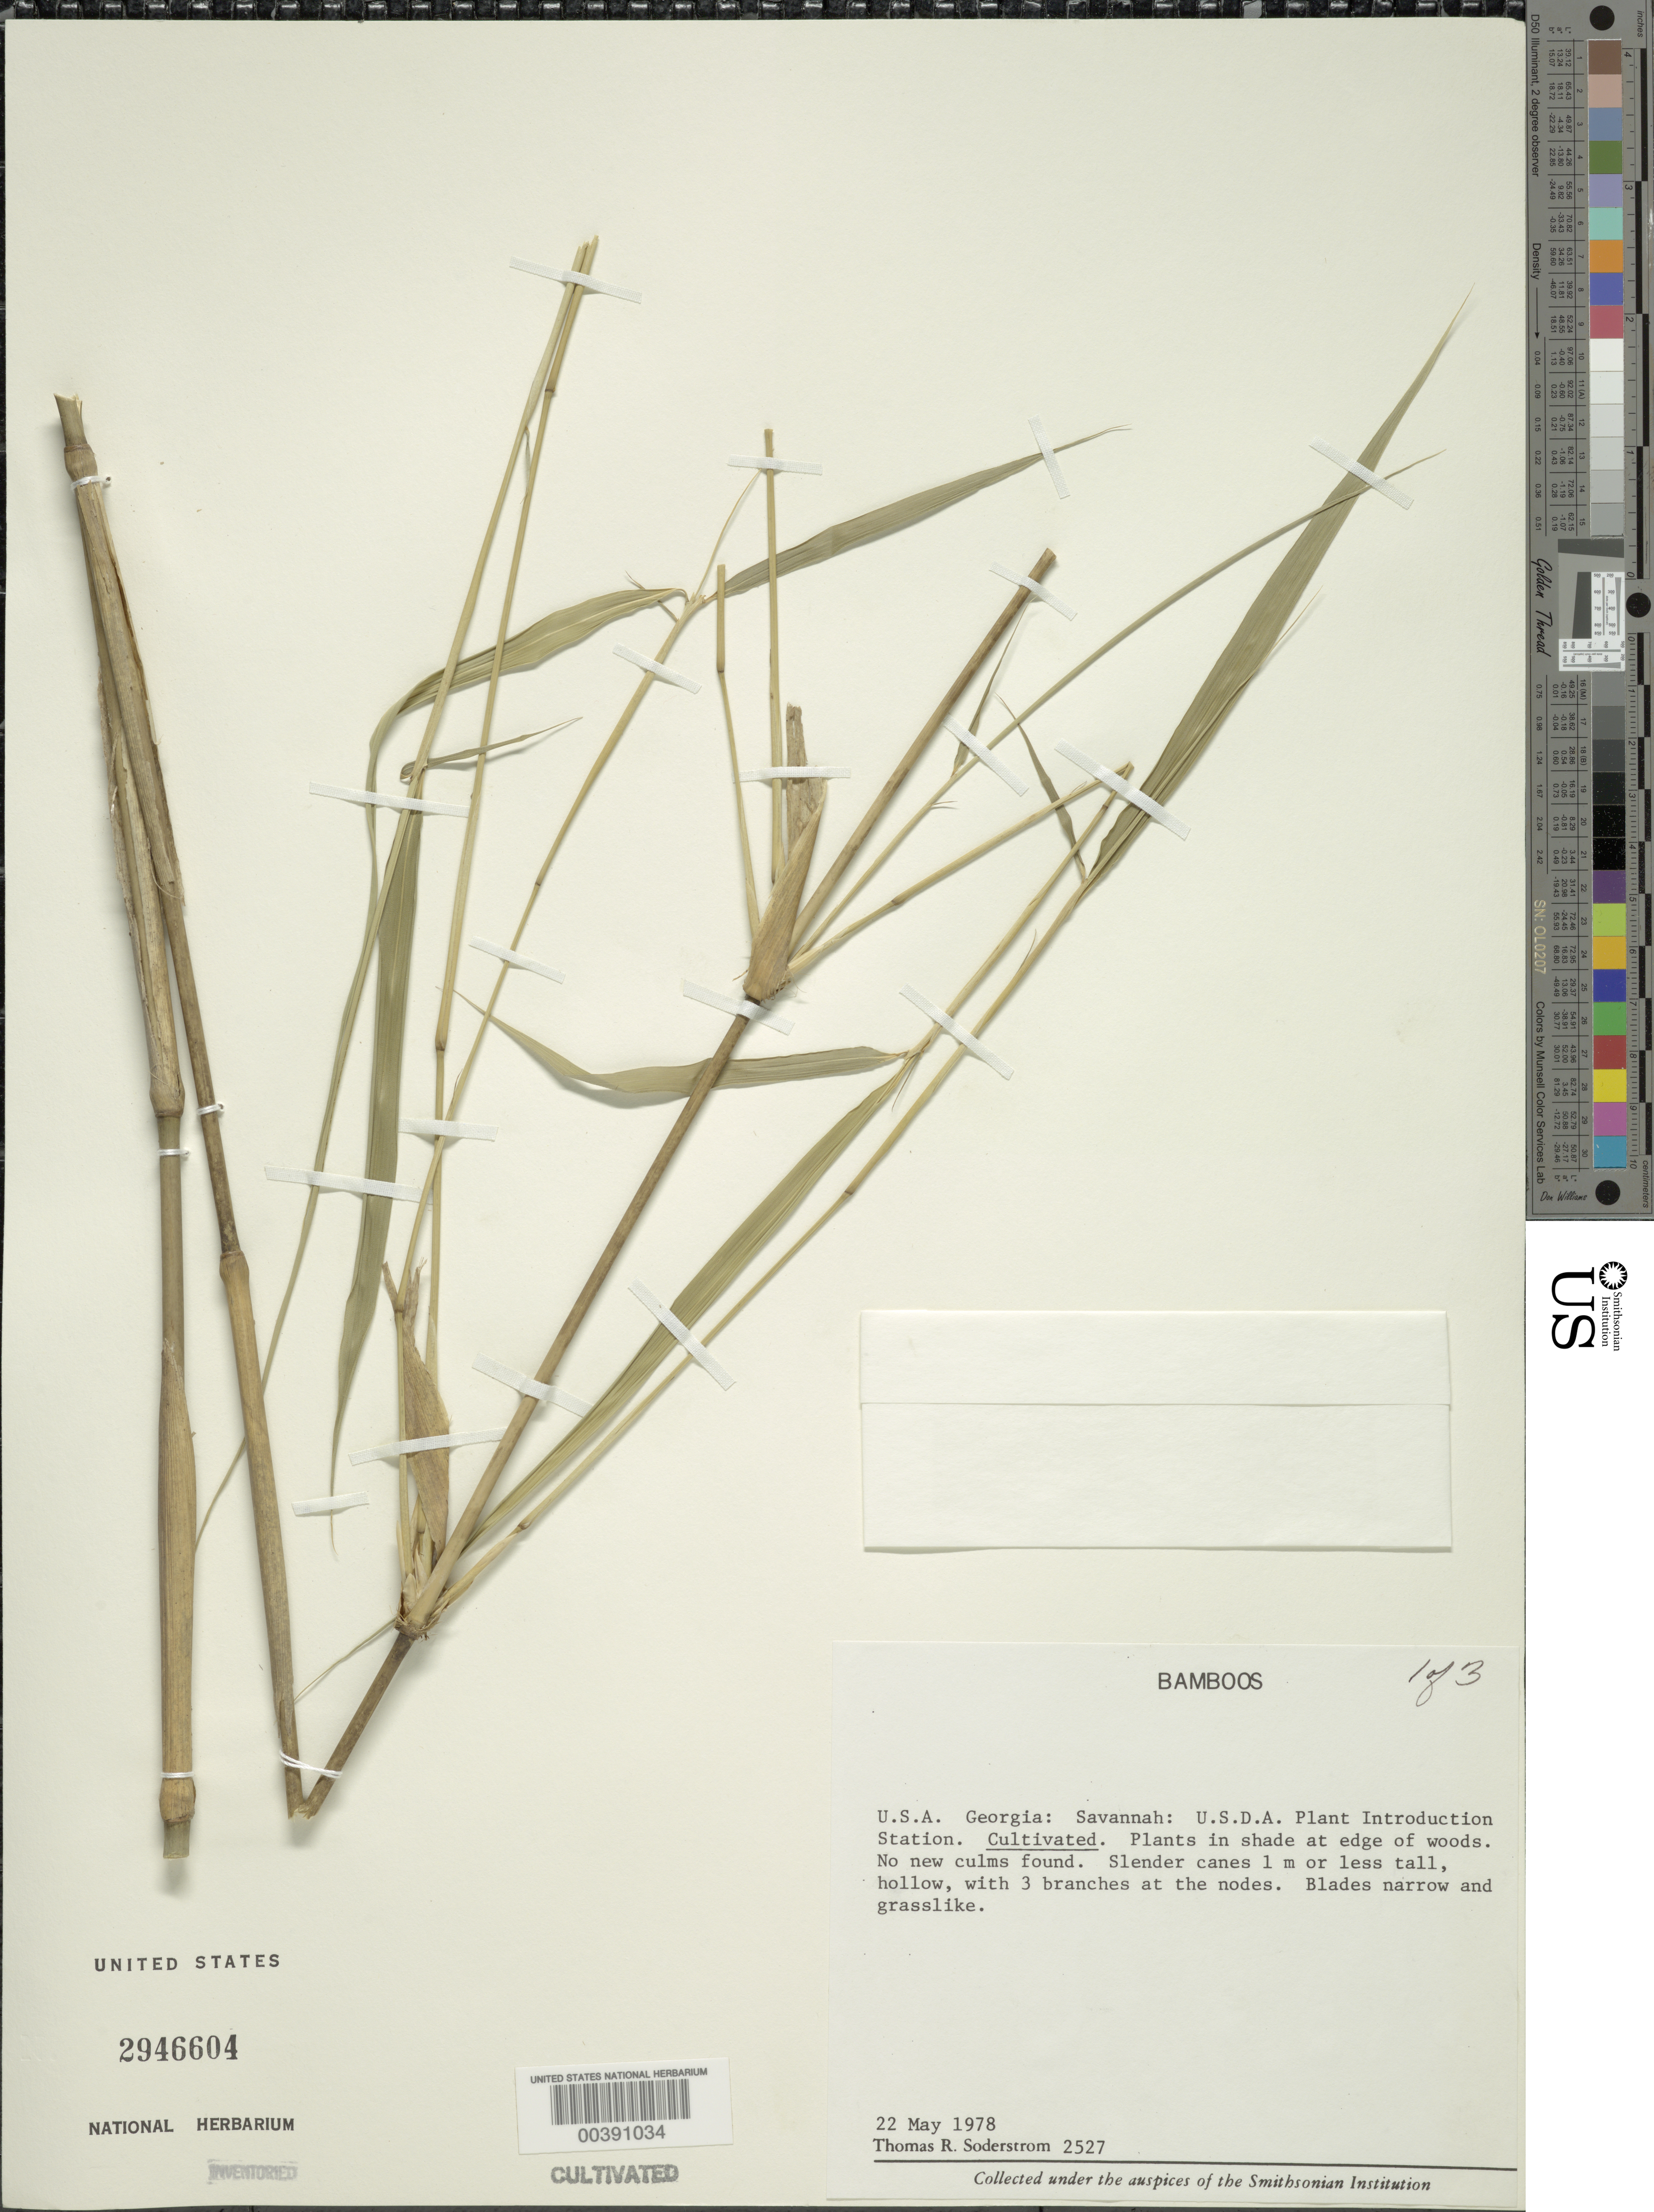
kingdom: Plantae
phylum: Tracheophyta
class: Liliopsida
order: Poales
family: Poaceae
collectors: T. R. Soderstrom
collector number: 2527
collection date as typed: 22 May 1978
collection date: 1978-05-22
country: United States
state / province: Georgia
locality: Savannah, usda pi stat.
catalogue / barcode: US 2946604